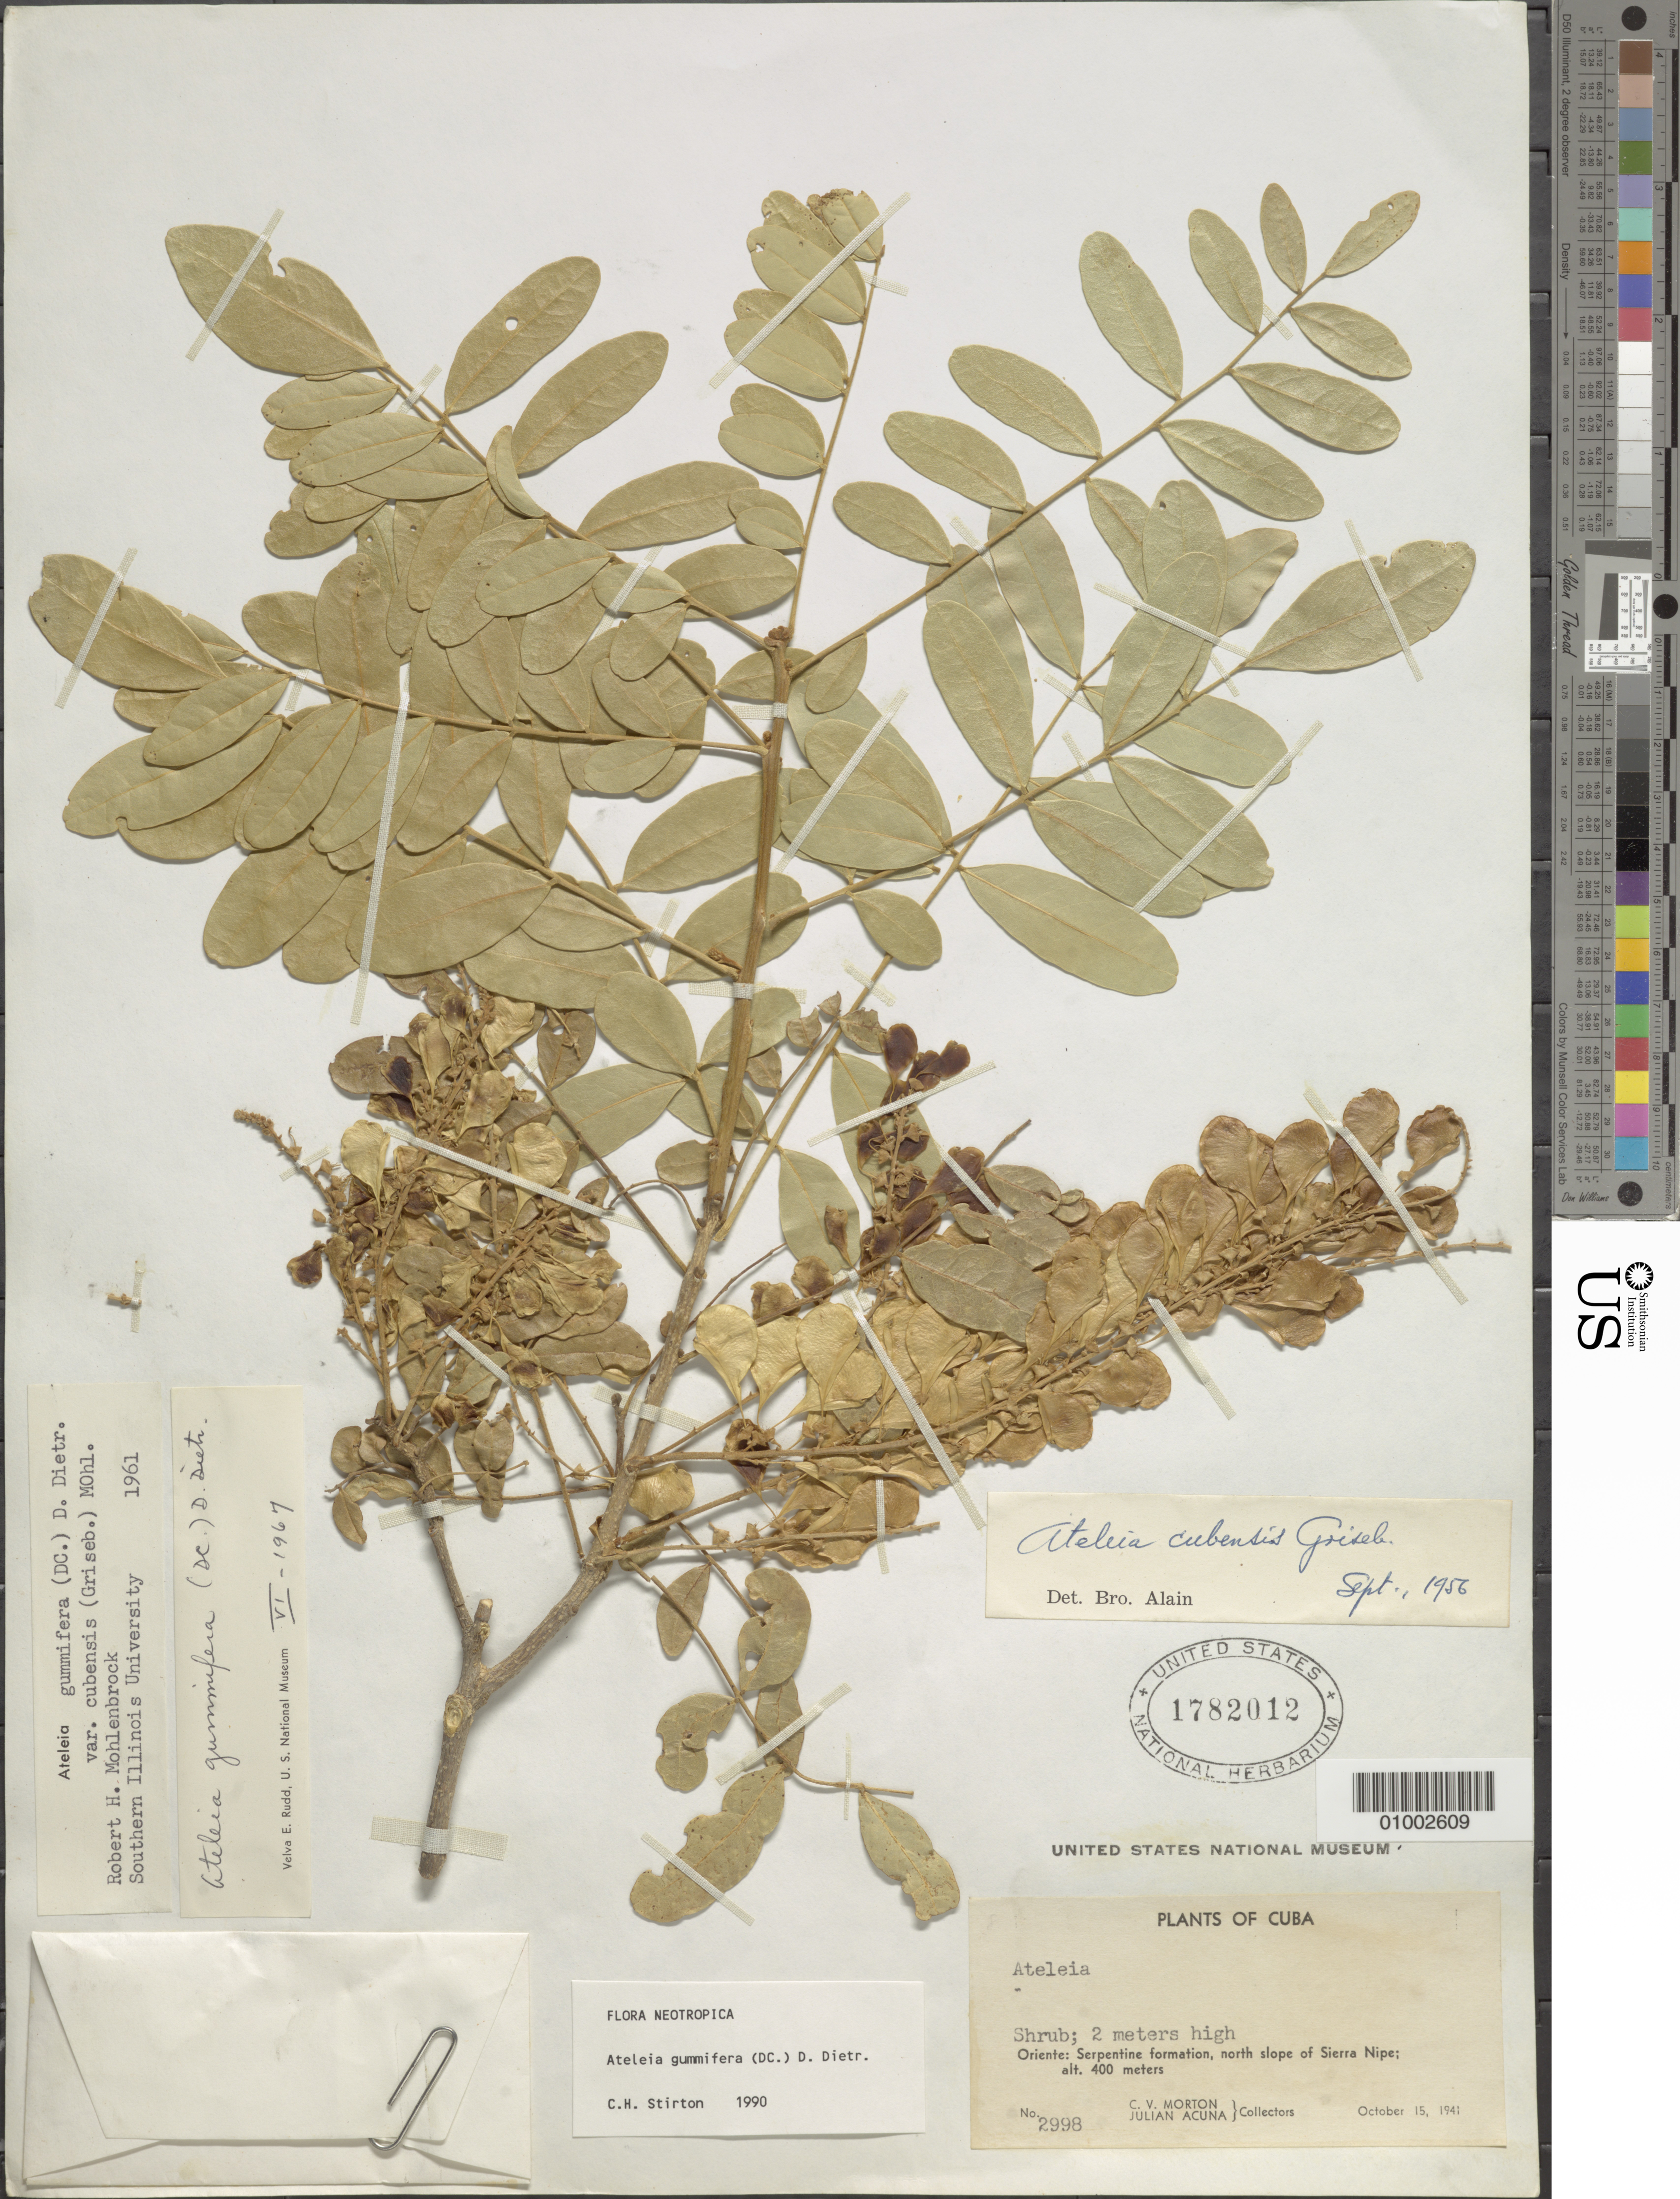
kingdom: Plantae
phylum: Tracheophyta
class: Magnoliopsida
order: Fabales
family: Fabaceae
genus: Ateleia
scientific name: Ateleia gummifera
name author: (Bertero ex DC.) D. Dietr.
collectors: C. V. Morton & J. Acuña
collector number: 2998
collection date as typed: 15 Oct 1941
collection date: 1941-10-15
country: Cuba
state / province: Holguín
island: Cuba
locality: N slope of Sierra Nipe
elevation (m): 400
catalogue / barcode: US 1782012